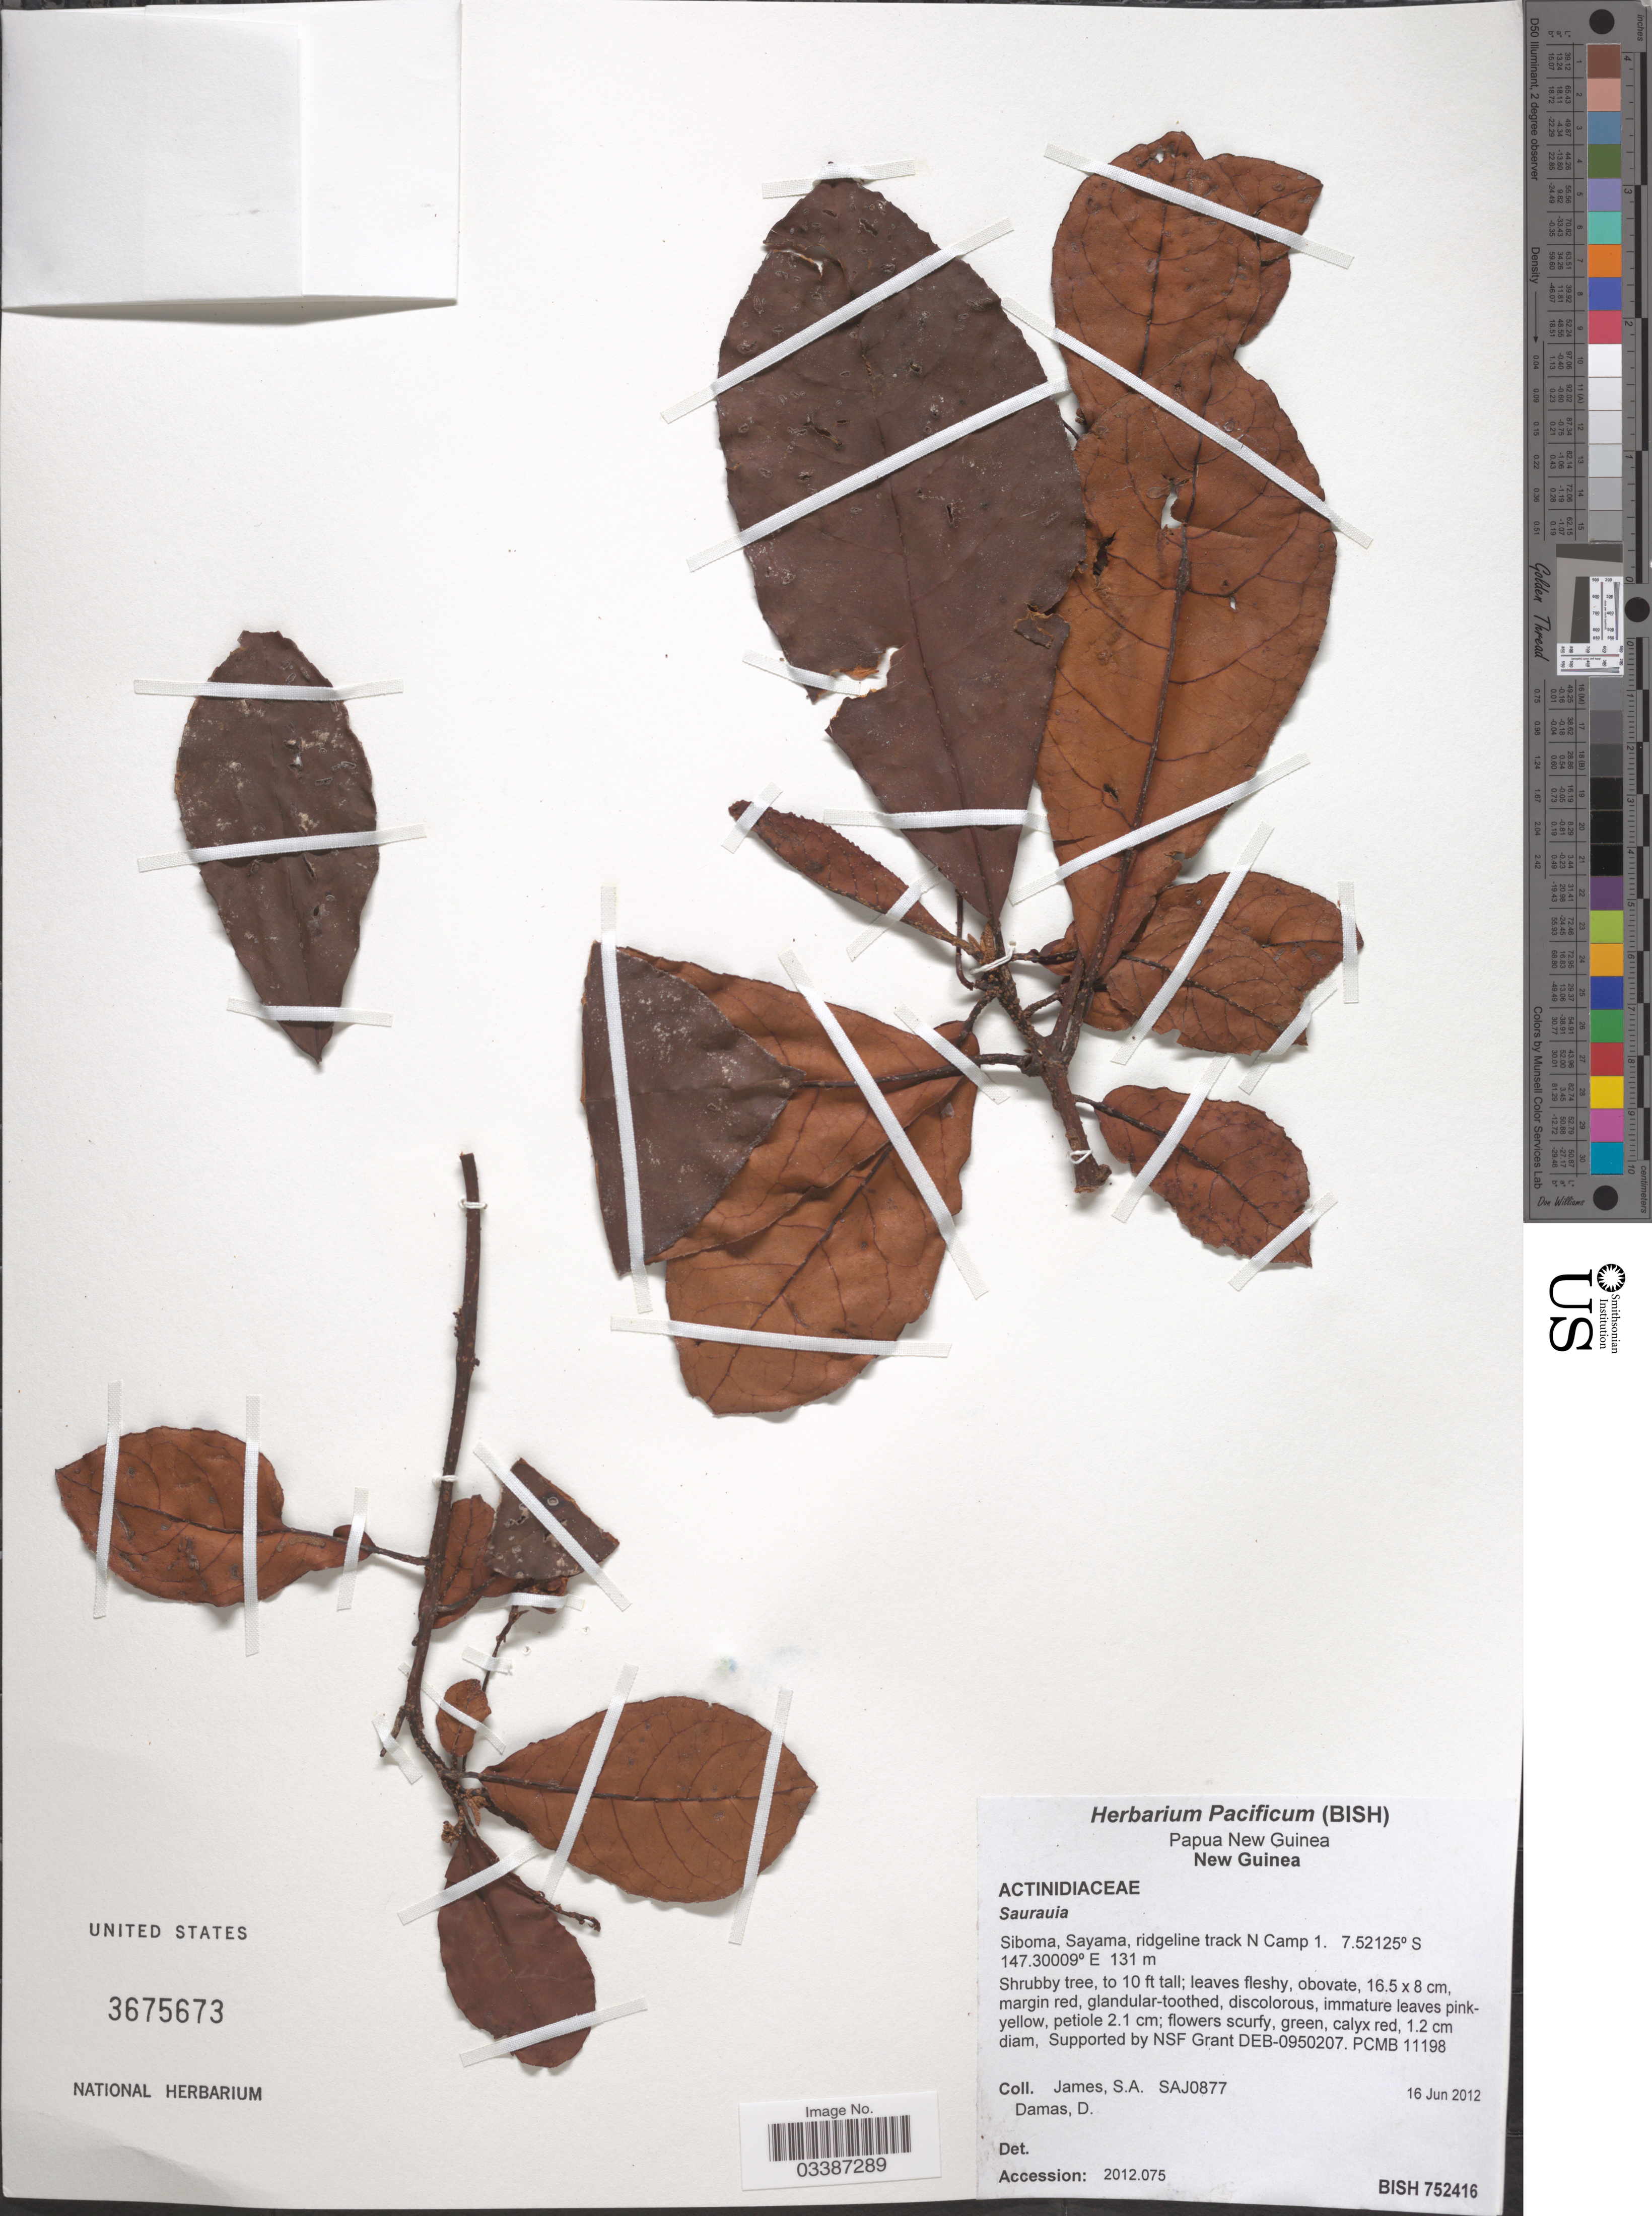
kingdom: Plantae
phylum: Tracheophyta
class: Magnoliopsida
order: Ericales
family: Actinidiaceae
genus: Saurauia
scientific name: Saurauia sp.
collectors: S. James & D. Damas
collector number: SAJ0877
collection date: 2012-06-16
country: Papua New Guinea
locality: New Guinea. Siboma, Sayama, ridgeline track N Camp 1.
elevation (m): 131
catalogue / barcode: US 3675673